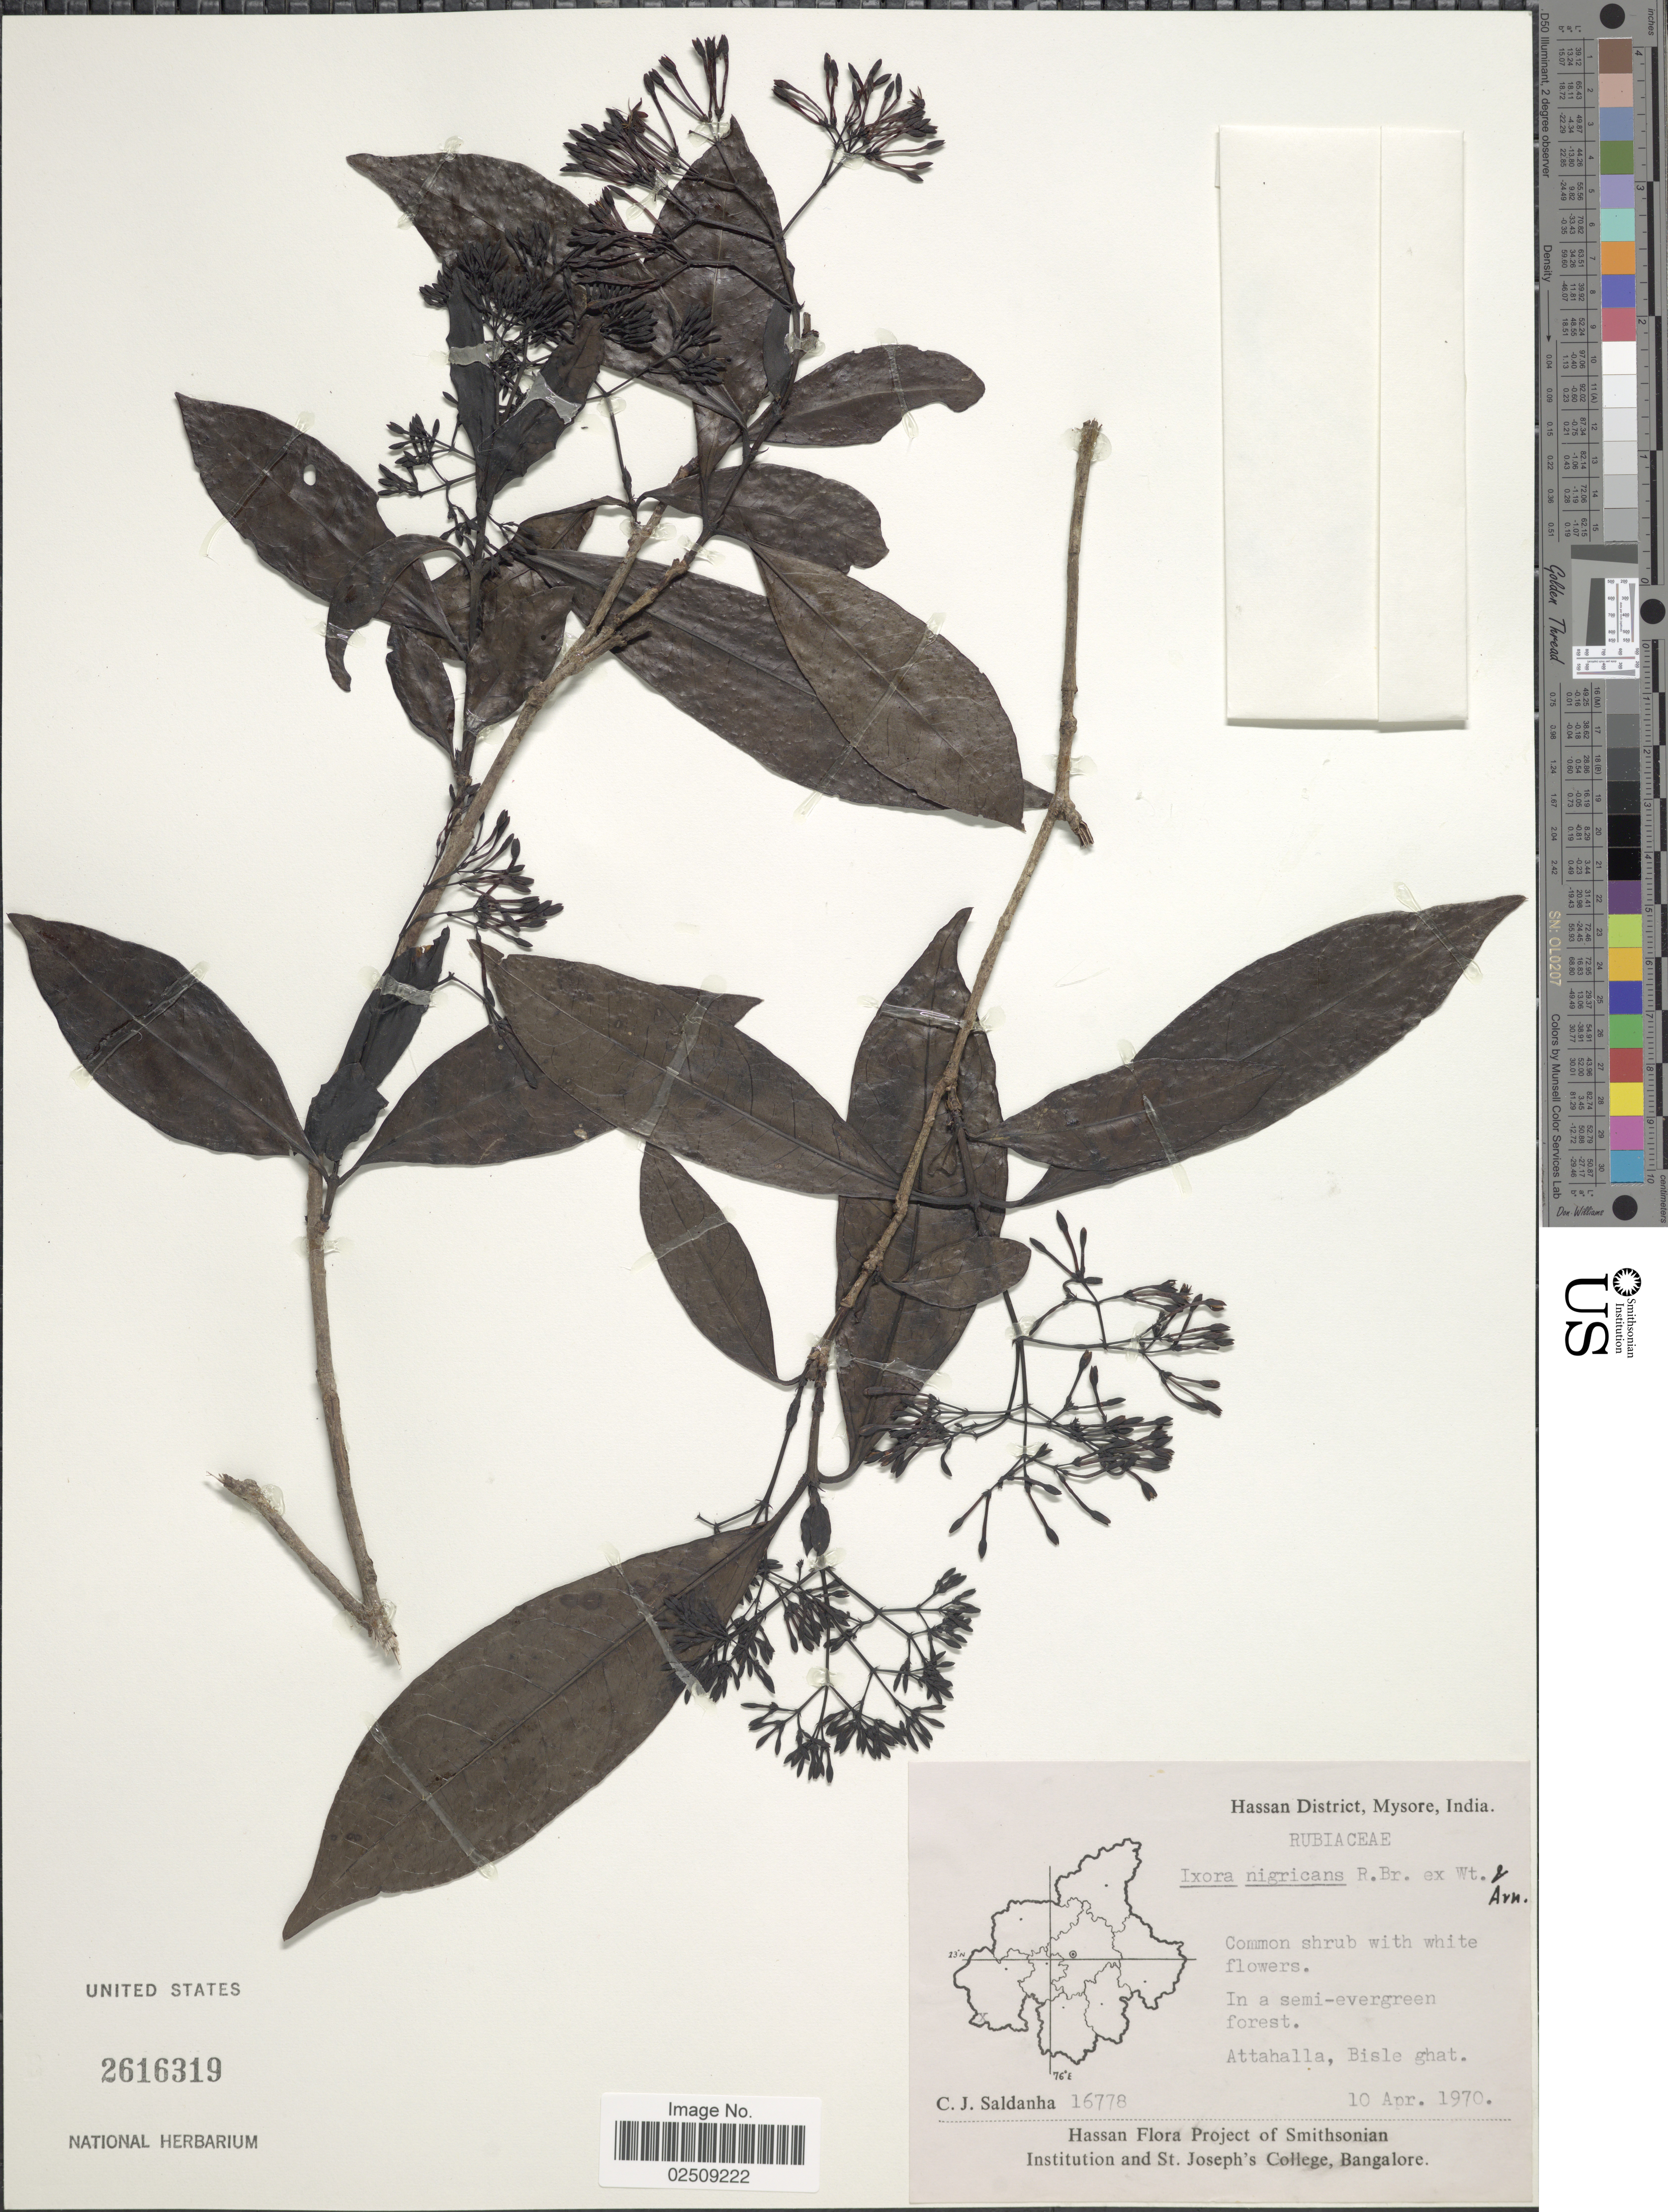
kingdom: Plantae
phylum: Tracheophyta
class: Magnoliopsida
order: Gentianales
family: Rubiaceae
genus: Ixora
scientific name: Ixora nigricans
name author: R. Br. ex Wight & Arn.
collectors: C. J. Saldanha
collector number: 16778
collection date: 1970-04-10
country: India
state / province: Karnataka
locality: Hassan District, Mysore. Attahalla, Bisle ghat.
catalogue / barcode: US 2616319